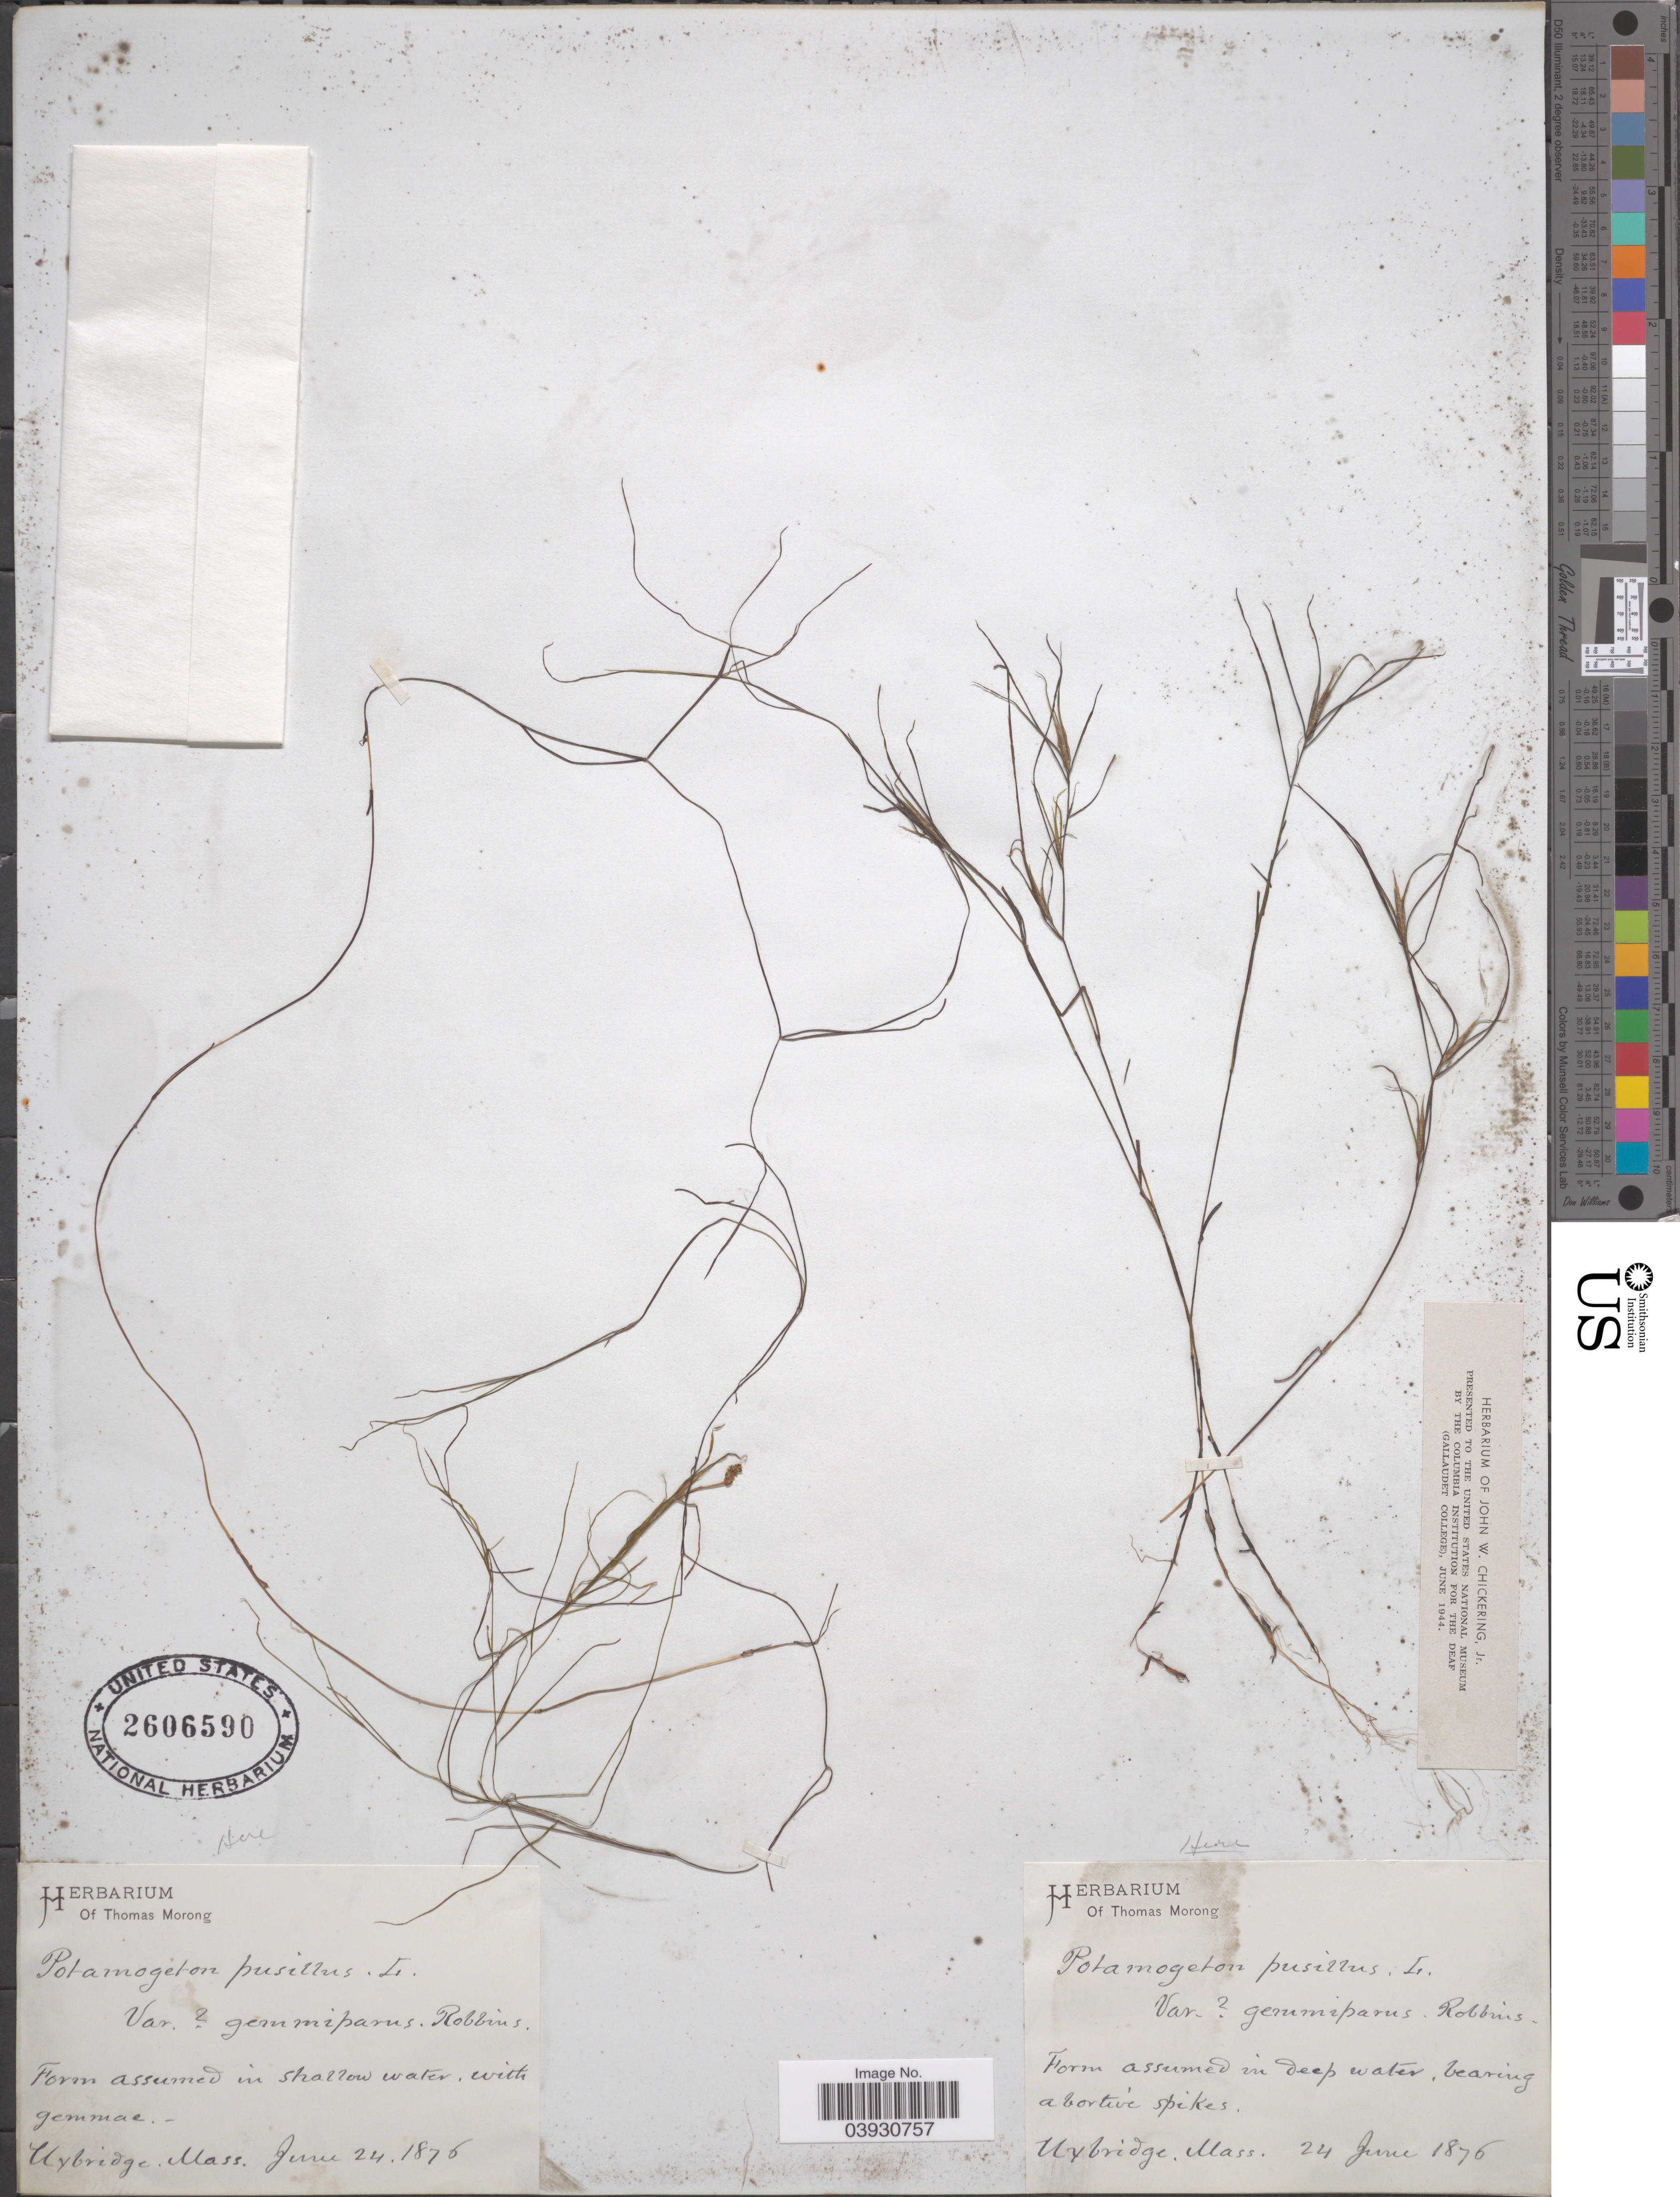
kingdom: Plantae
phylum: Tracheophyta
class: Liliopsida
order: Alismatales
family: Potamogetonaceae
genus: Potamogeton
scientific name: Potamogeton pusillus var. gemmiparus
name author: J.W. Robbins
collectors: ex Herb. T. Morong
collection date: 1876-06-24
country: United States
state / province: Massachusetts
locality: Uxbridge.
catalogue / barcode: US 2606590